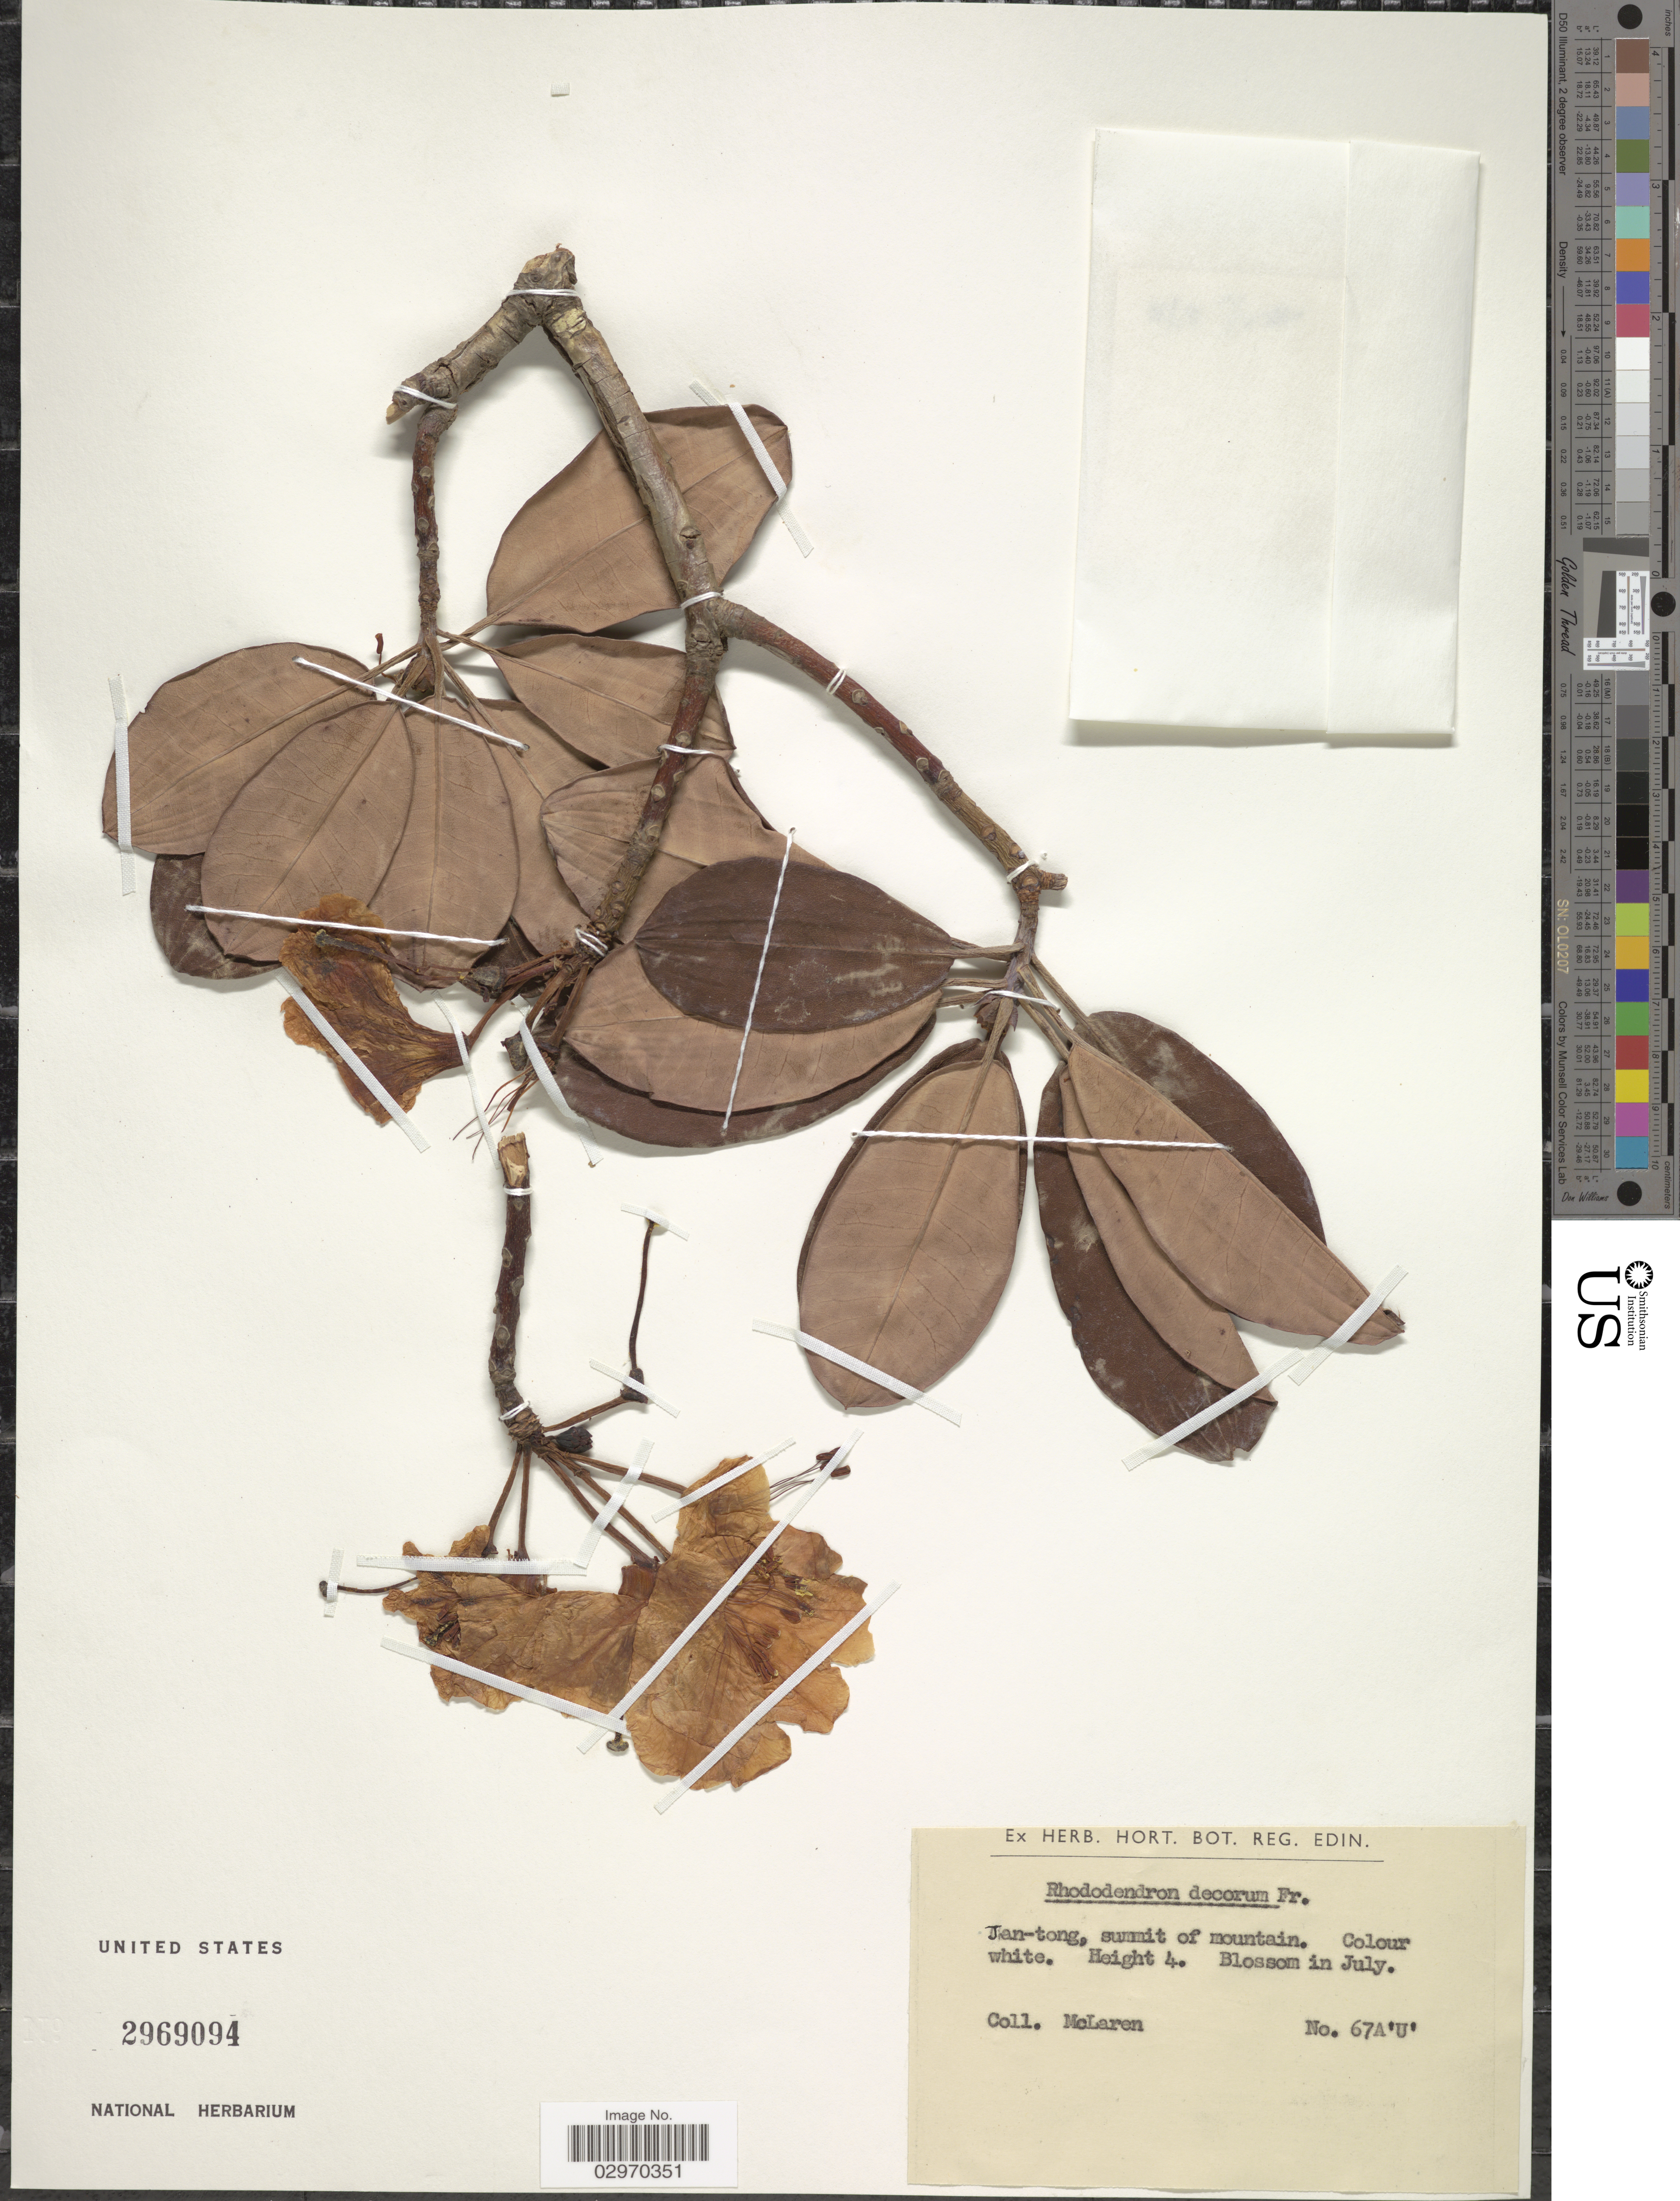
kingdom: Plantae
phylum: Tracheophyta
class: Magnoliopsida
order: Ericales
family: Ericaceae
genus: Rhododendron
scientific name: Rhododendron decorum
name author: Franch.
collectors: McLaren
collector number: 67A'U'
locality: Jan-tong, summit of mountain.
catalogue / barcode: US 2969094